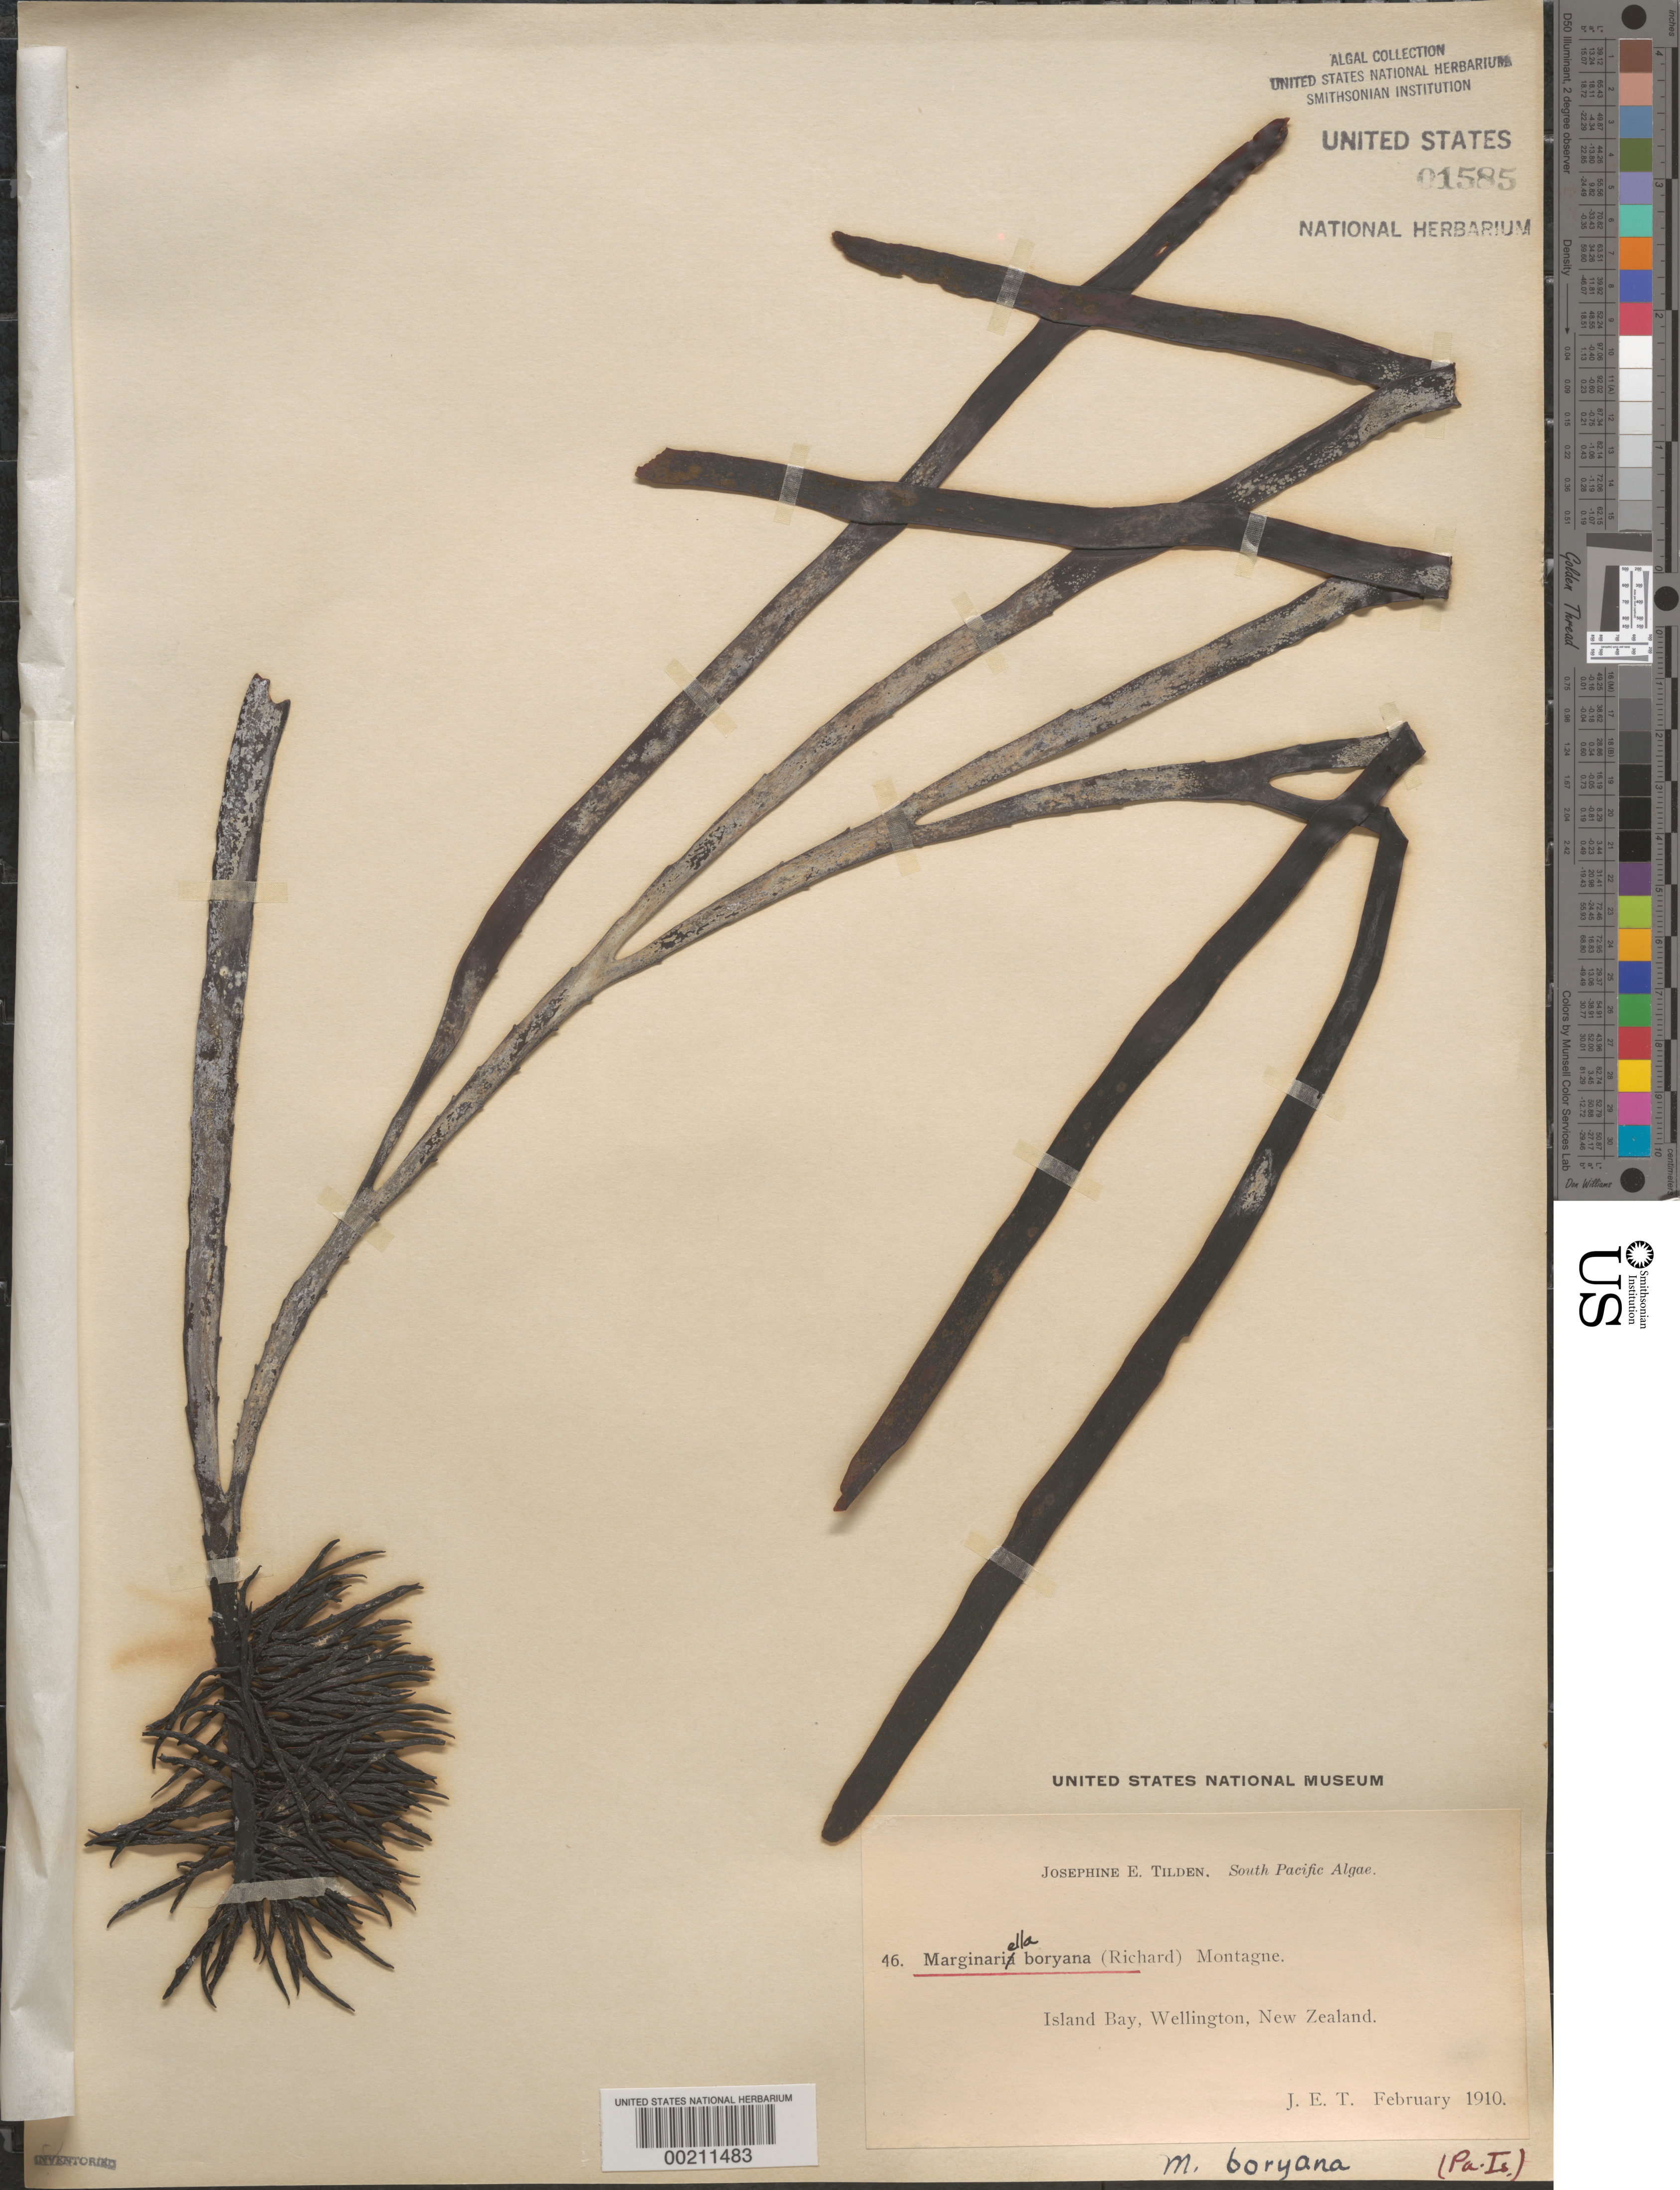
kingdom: Chromista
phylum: Ochrophyta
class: Phaeophyceae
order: Fucales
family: Seirococcaceae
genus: Marginariella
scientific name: Marginariella boryana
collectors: J. E. Tilden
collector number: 46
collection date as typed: Feb 1910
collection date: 1910-02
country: New Zealand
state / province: Wellington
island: North Island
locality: Island Bay, Wellington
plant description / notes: Tilden, South Pacific Algae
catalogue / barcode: US 1585